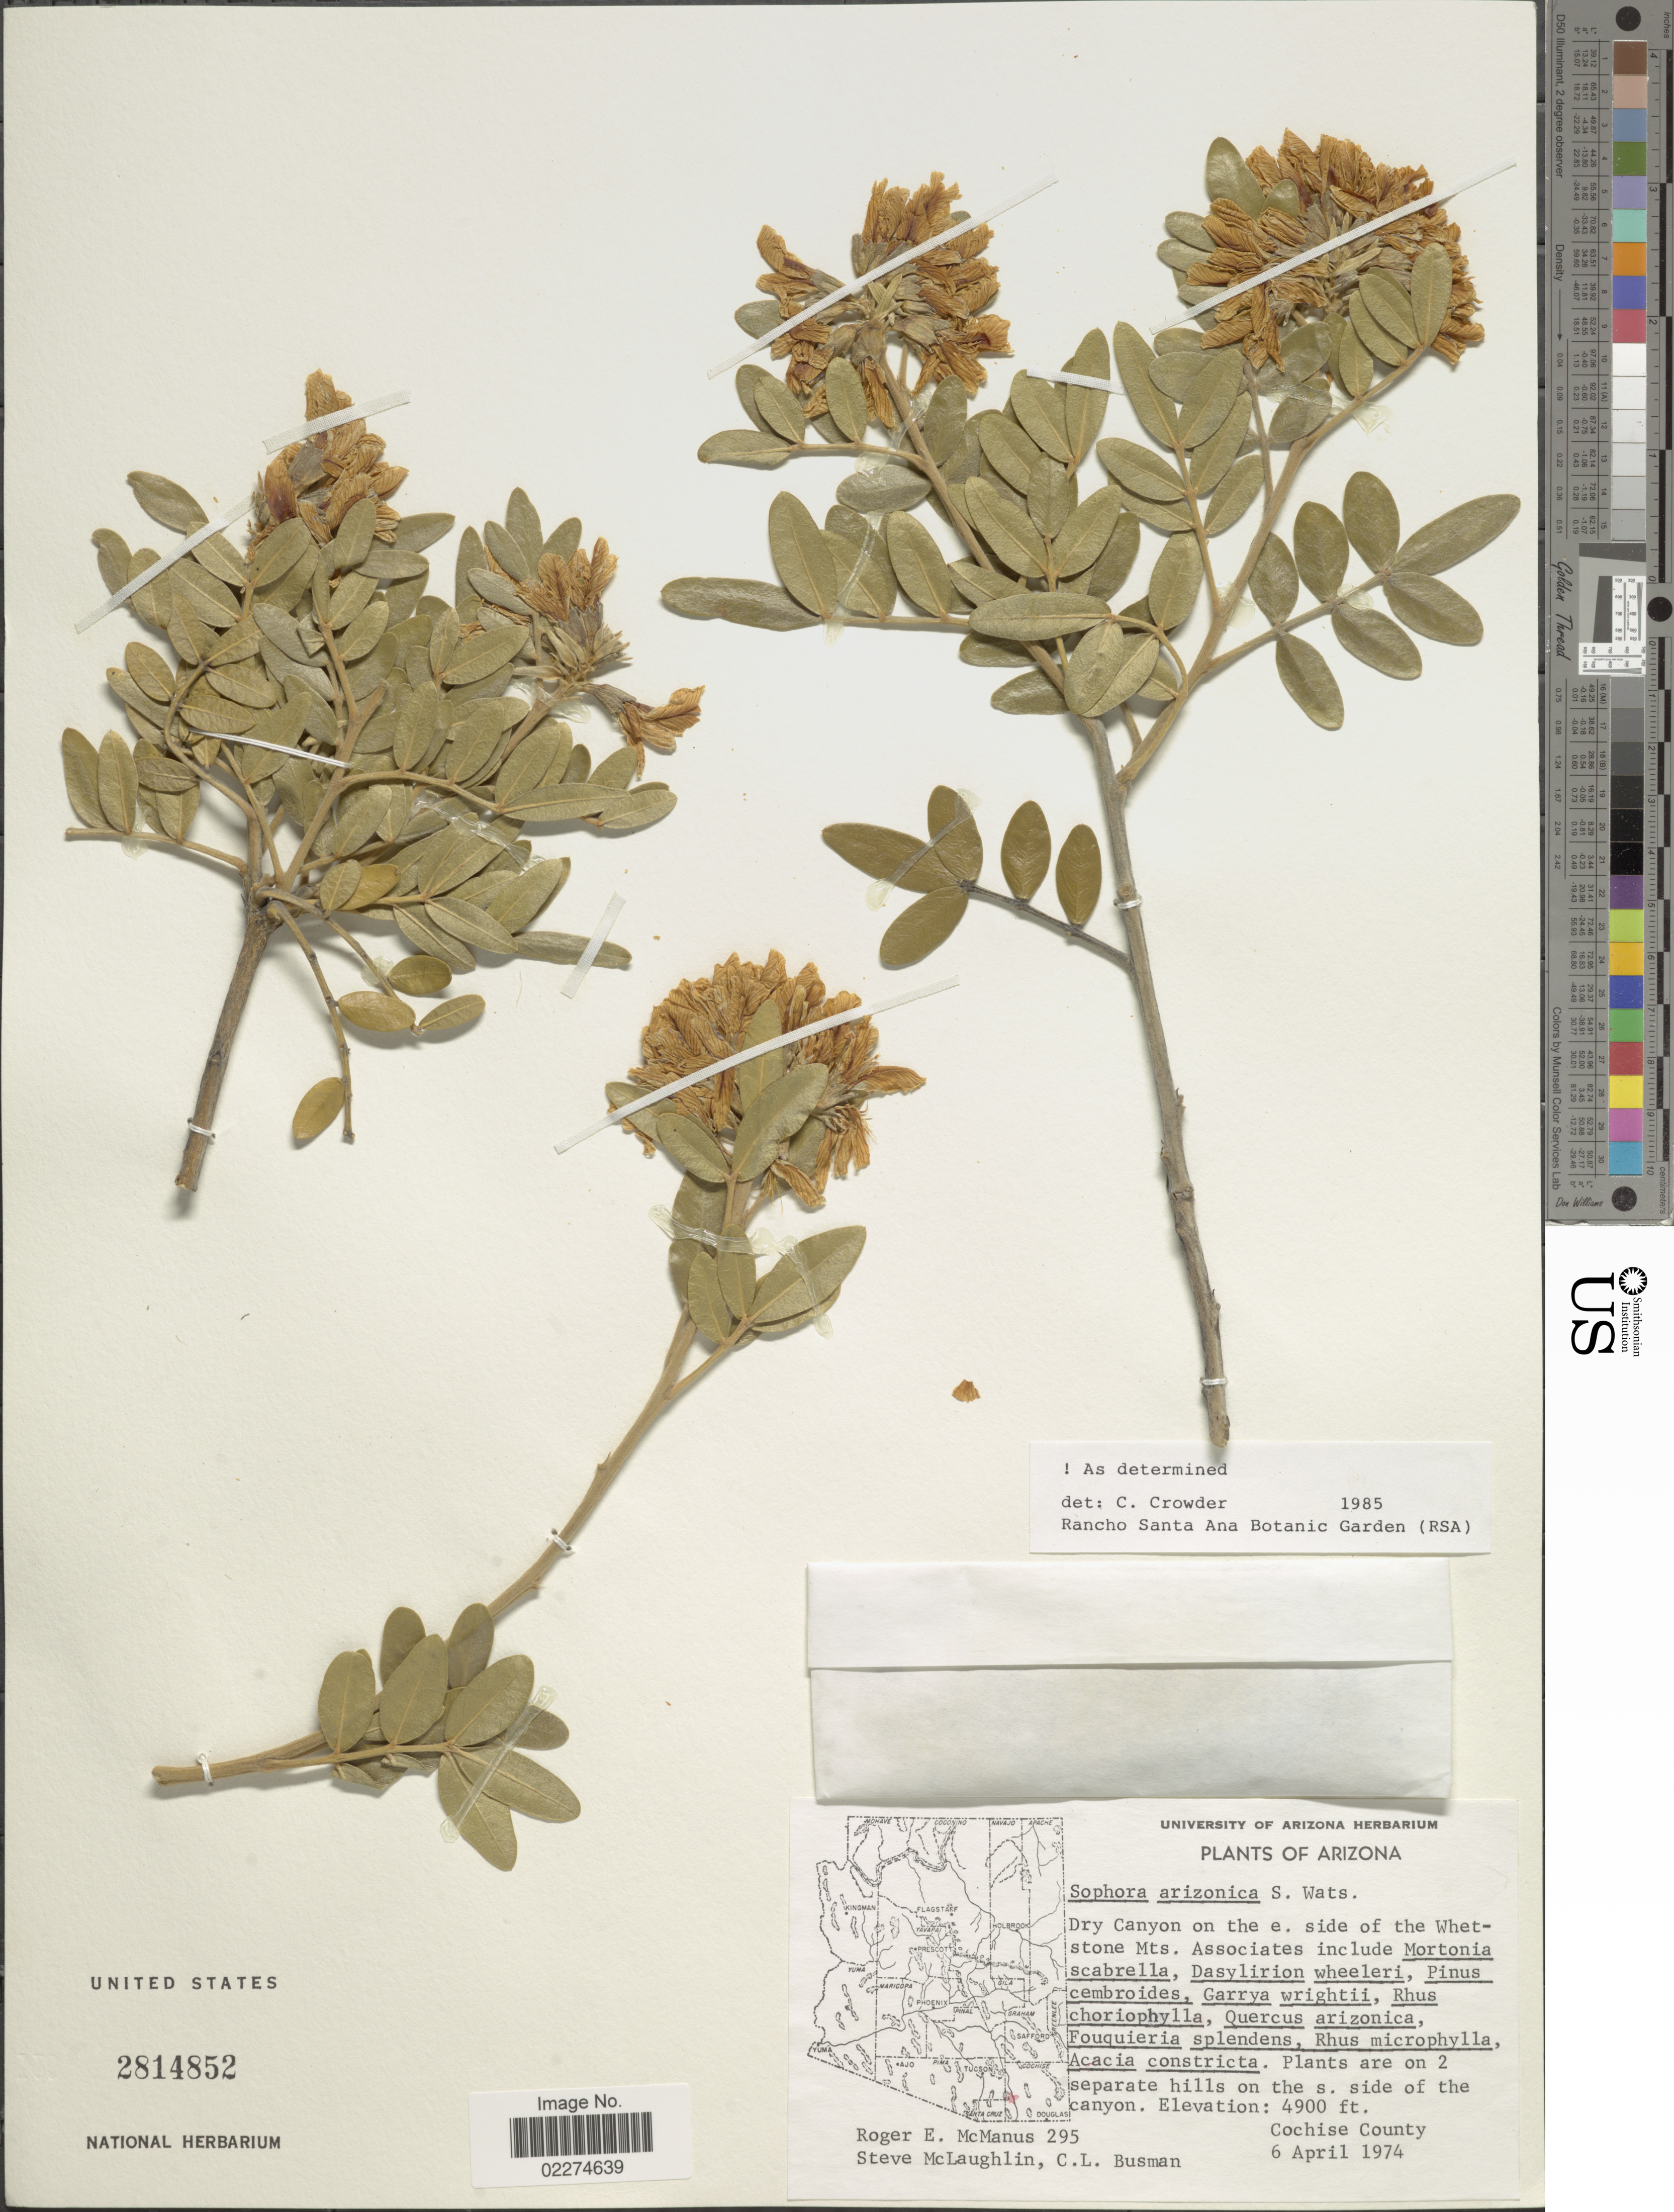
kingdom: Plantae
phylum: Tracheophyta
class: Magnoliopsida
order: Fabales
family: Fabaceae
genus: Dermatophyllum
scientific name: Dermatophyllum arizonicum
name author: (S. Watson) Vincent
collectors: R. McManus, S. McLaughlin & C. Busman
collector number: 295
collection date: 1974-04-06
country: United States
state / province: Arizona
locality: Dry Canyon on the e. side of the Whetstone Mts., On 2 separate hills on the s. side of the canyon, Cochise County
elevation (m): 1494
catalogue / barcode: US 2814852